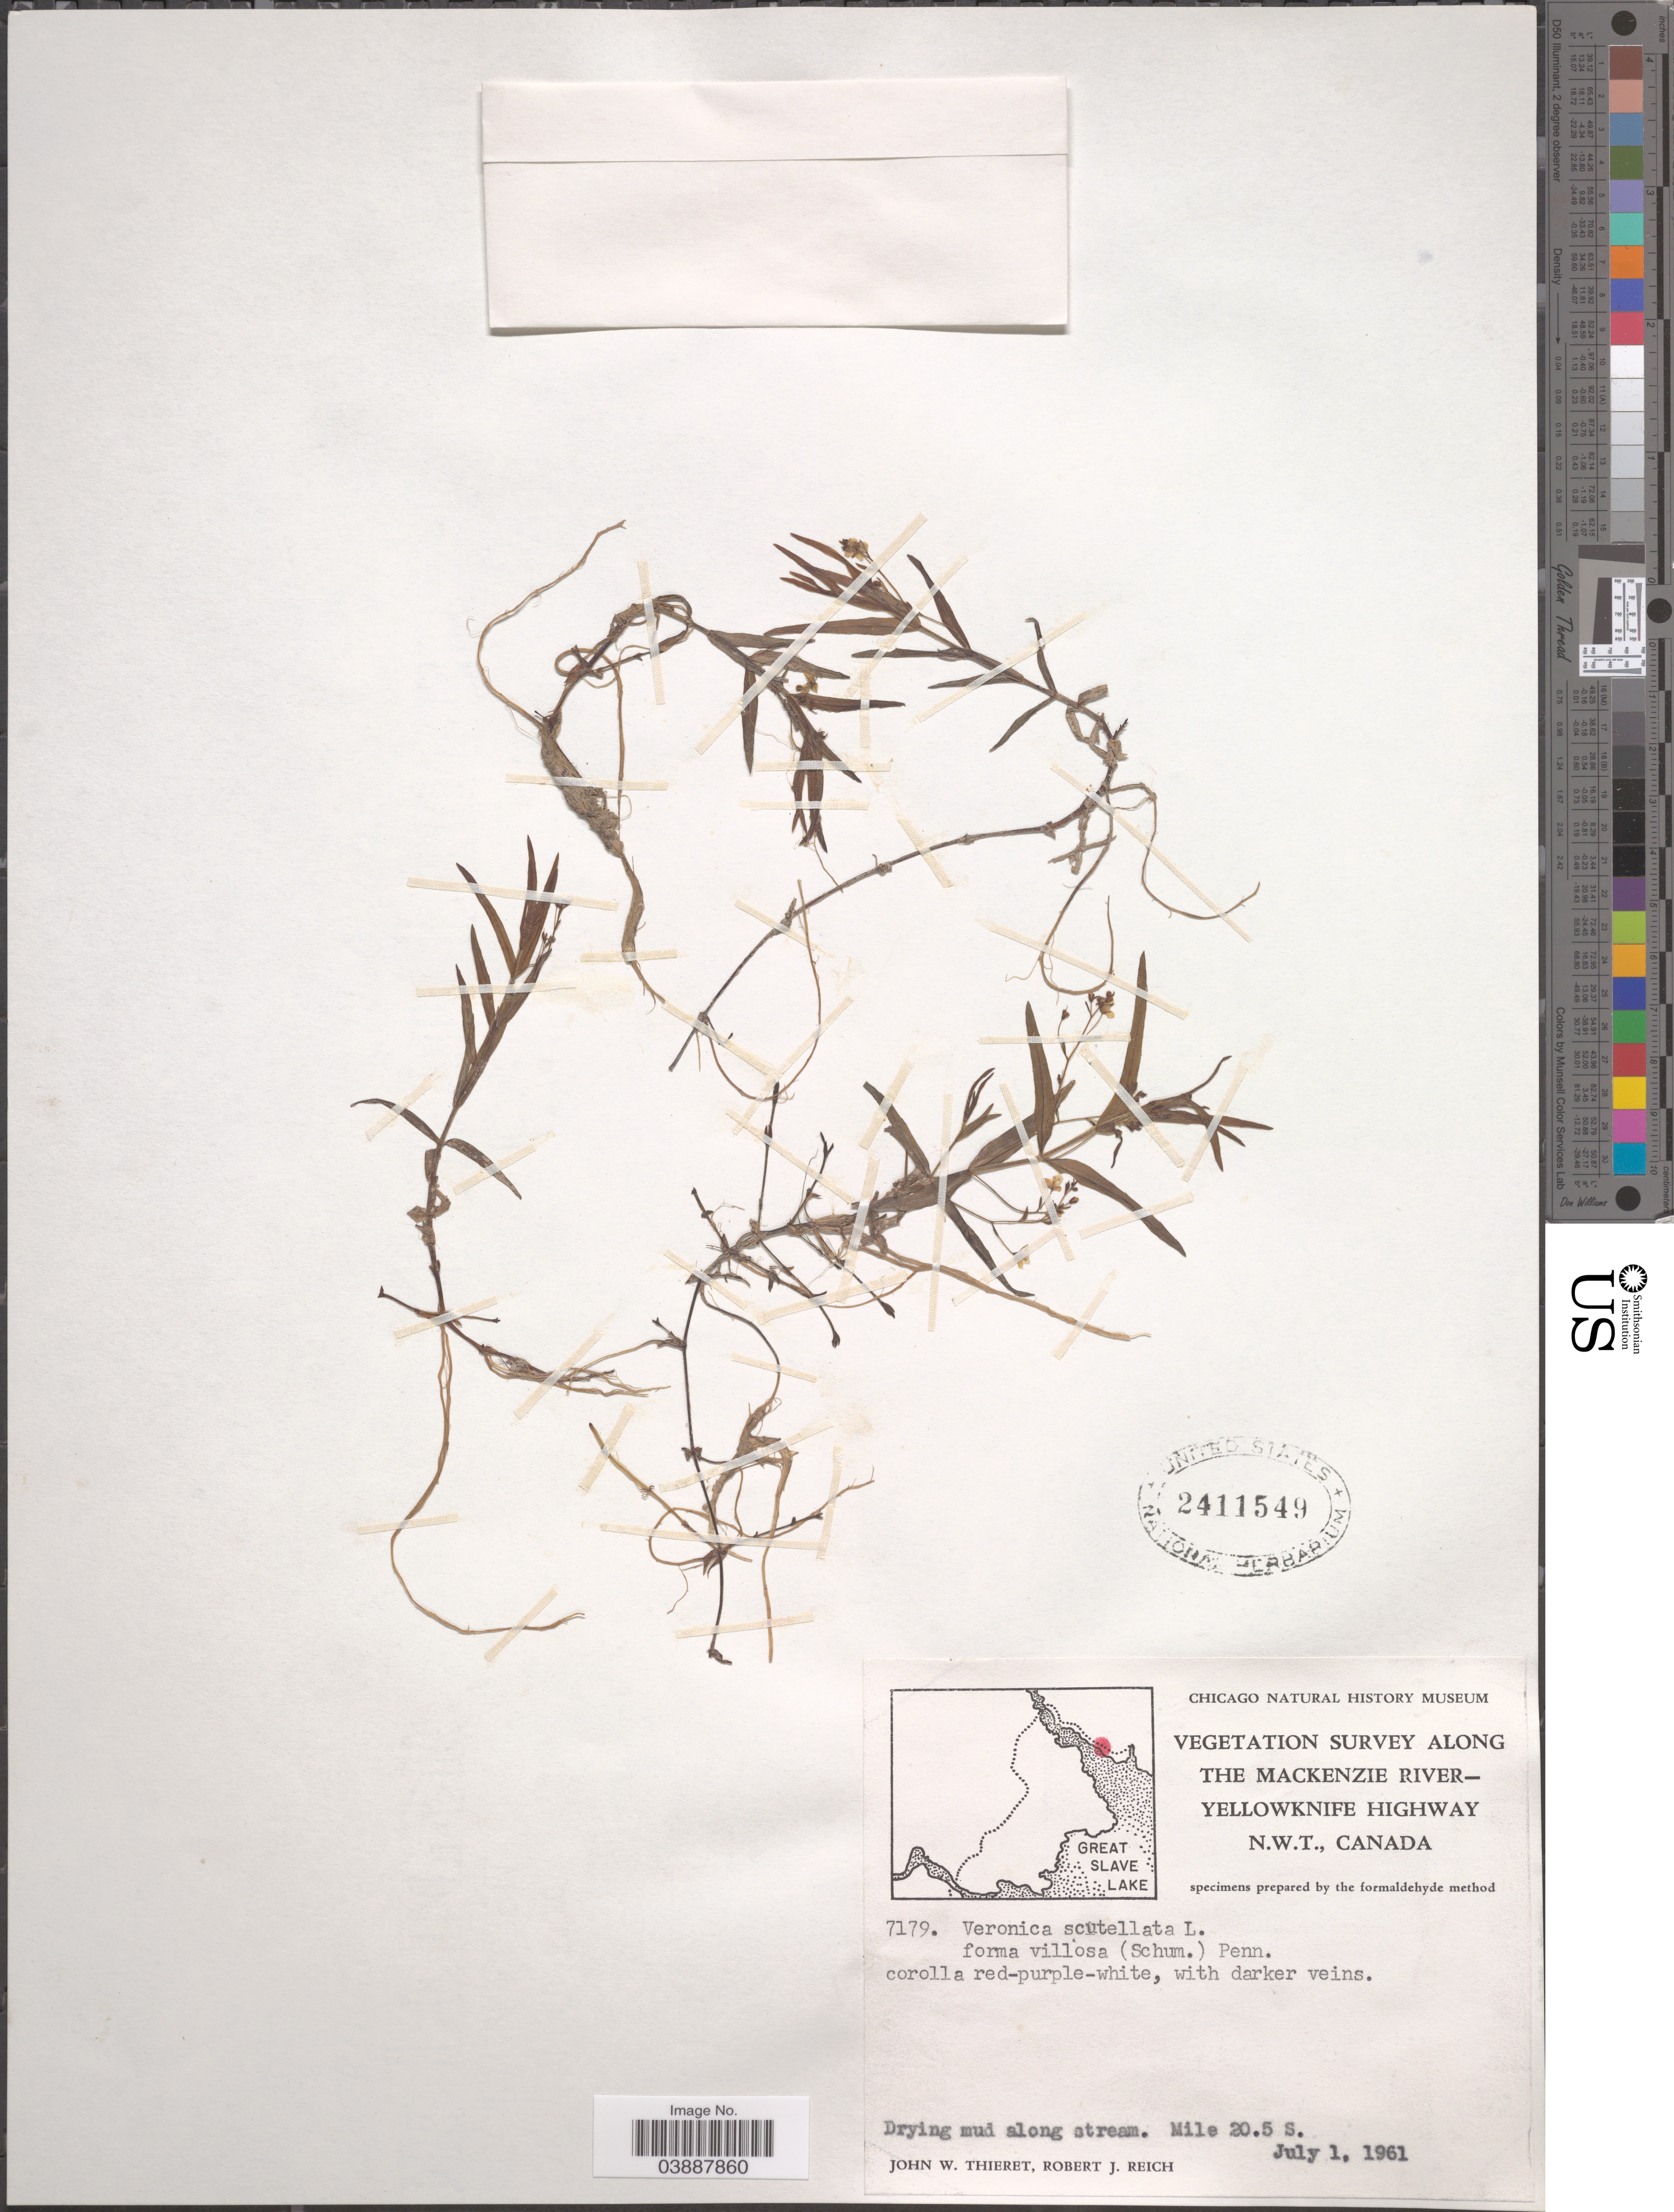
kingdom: Plantae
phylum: Tracheophyta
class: Magnoliopsida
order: Lamiales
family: Plantaginaceae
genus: Veronica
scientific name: Veronica scutellata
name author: L.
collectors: J. W. Thieret & R. Reich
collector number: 7179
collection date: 1961-07-01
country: Canada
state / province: Northwest Territories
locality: Along the Mackenzie River-Yellowknife Highway. N.W.T. Mile 20.5 S.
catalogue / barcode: US 2411549